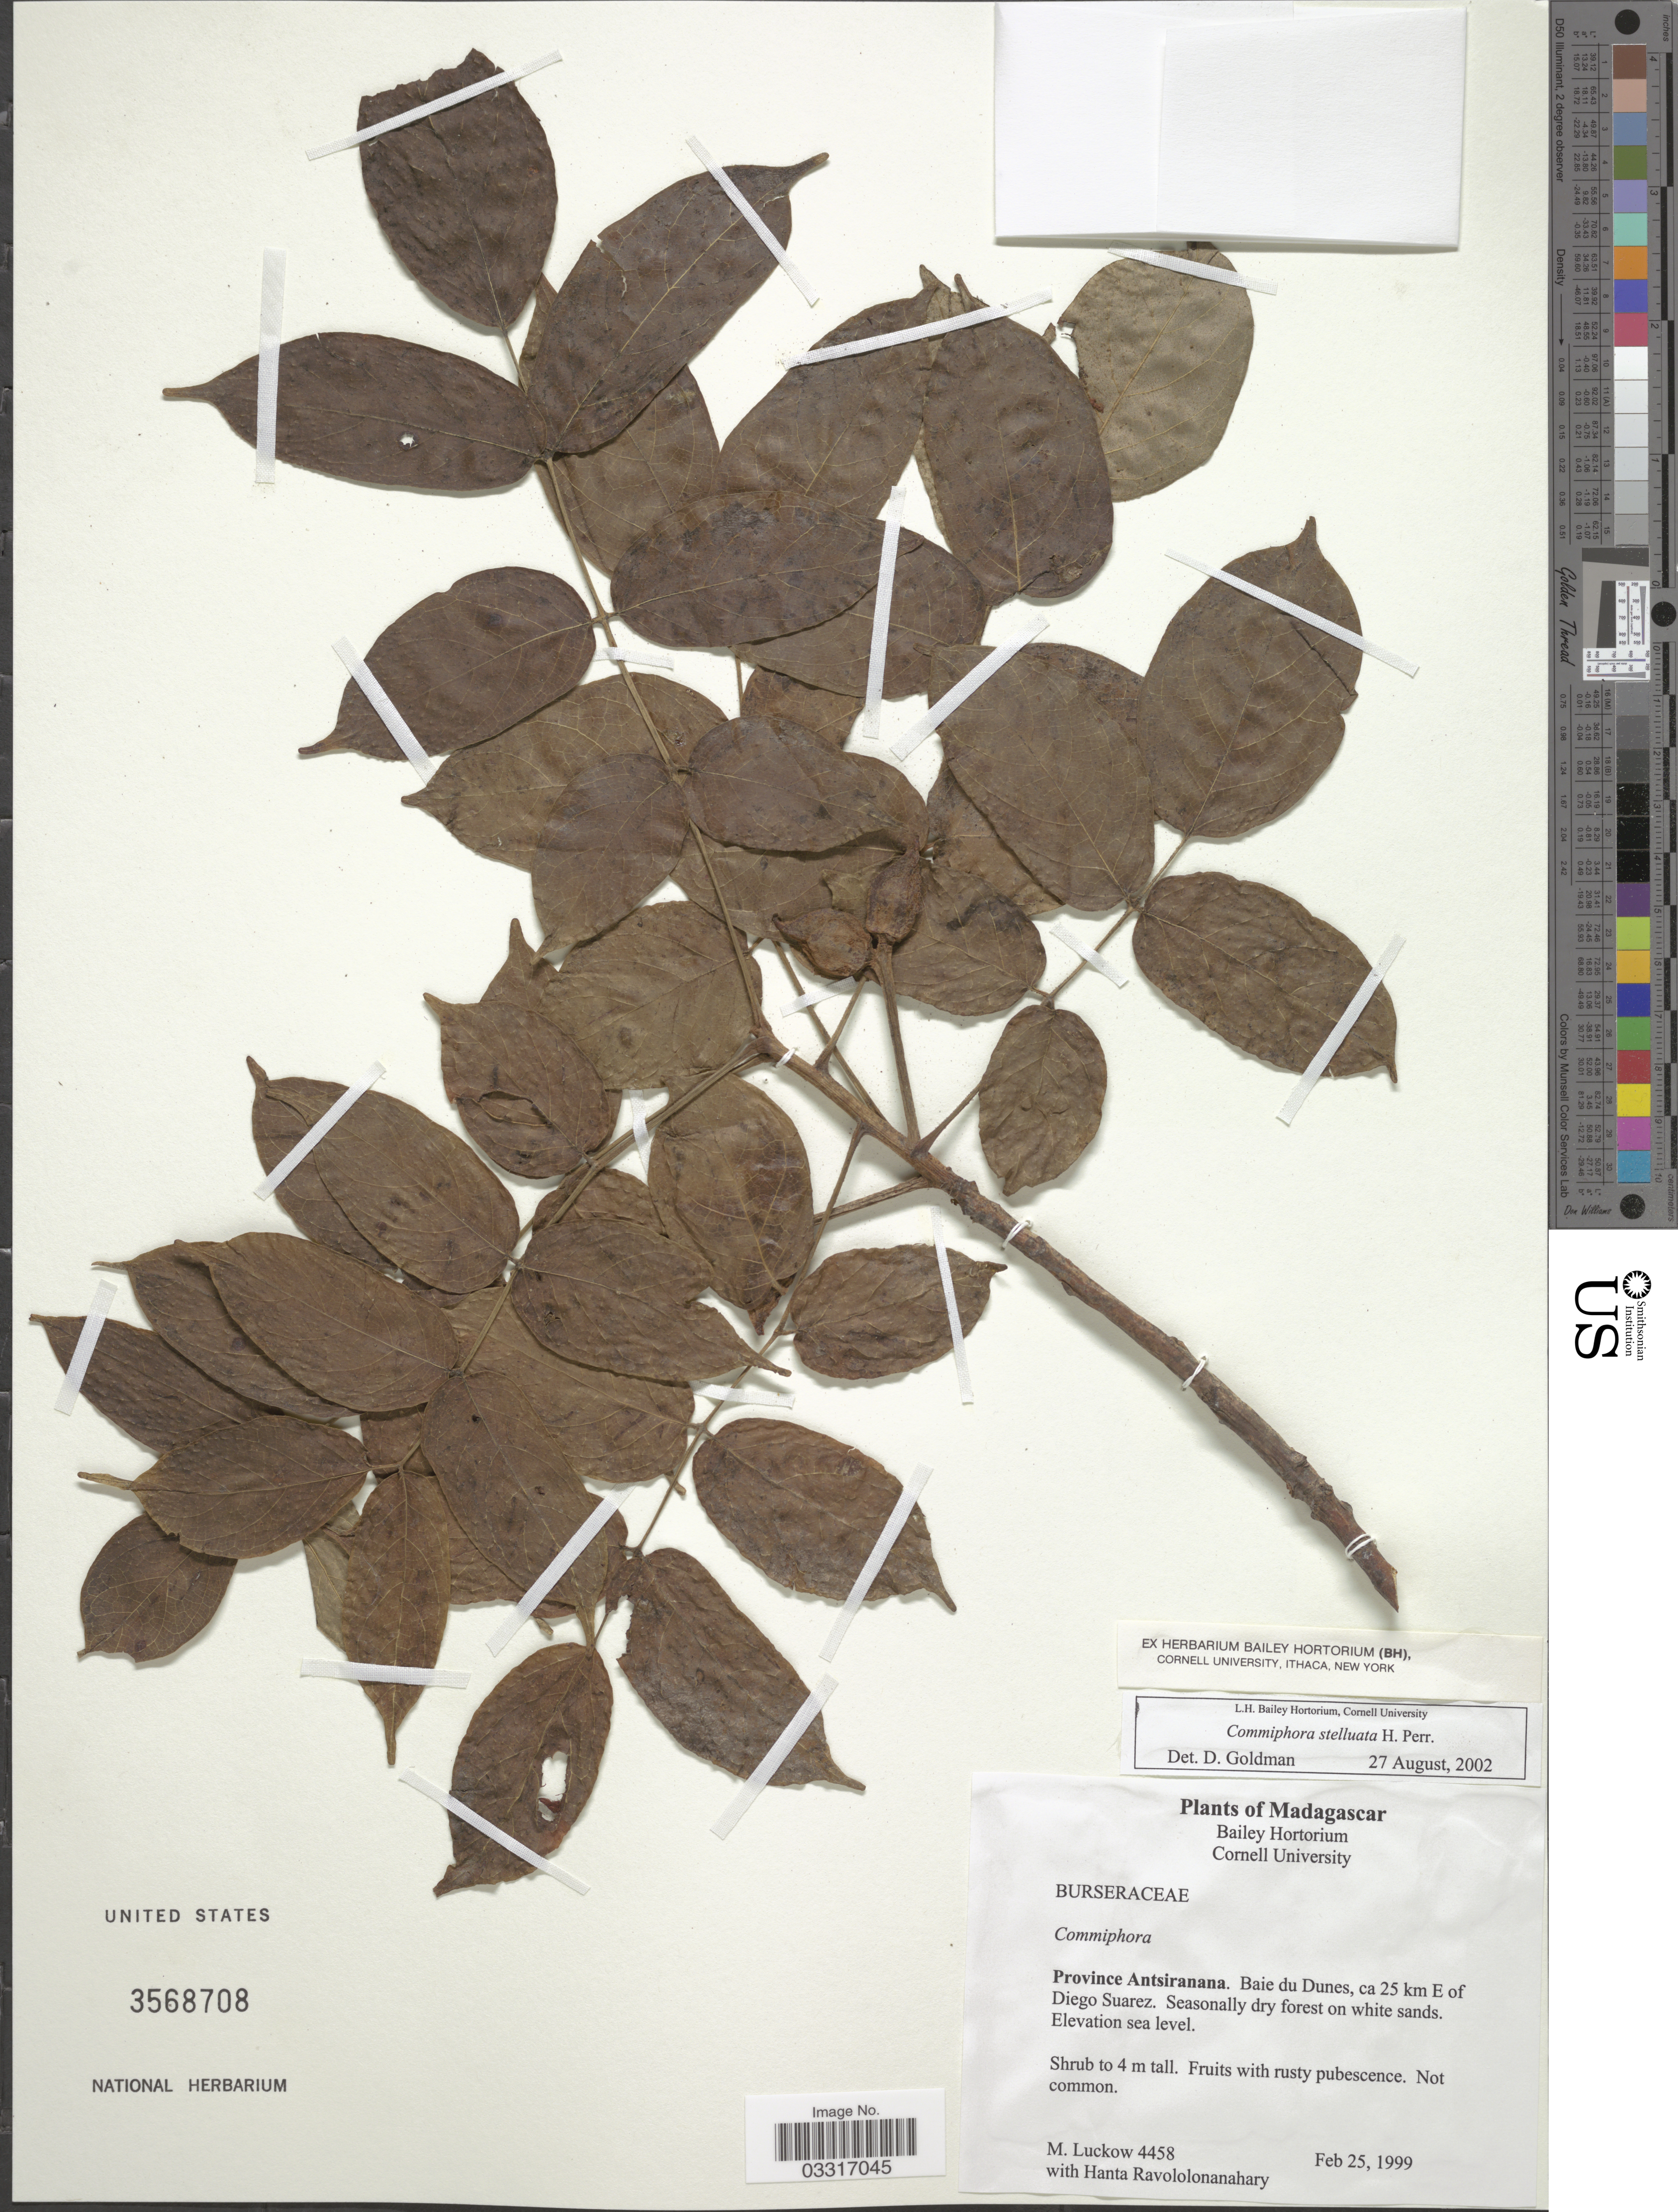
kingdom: Plantae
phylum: Tracheophyta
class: Magnoliopsida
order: Sapindales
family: Burseraceae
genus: Commiphora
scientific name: Commiphora stellulata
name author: H. Perrier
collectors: M. A. Luckow & H. Ravololonanahary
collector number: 4458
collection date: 1999-02-25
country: Madagascar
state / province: Diana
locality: Baie du Dunes, ca 25 km E of Diego Suarez.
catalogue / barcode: US 3568708